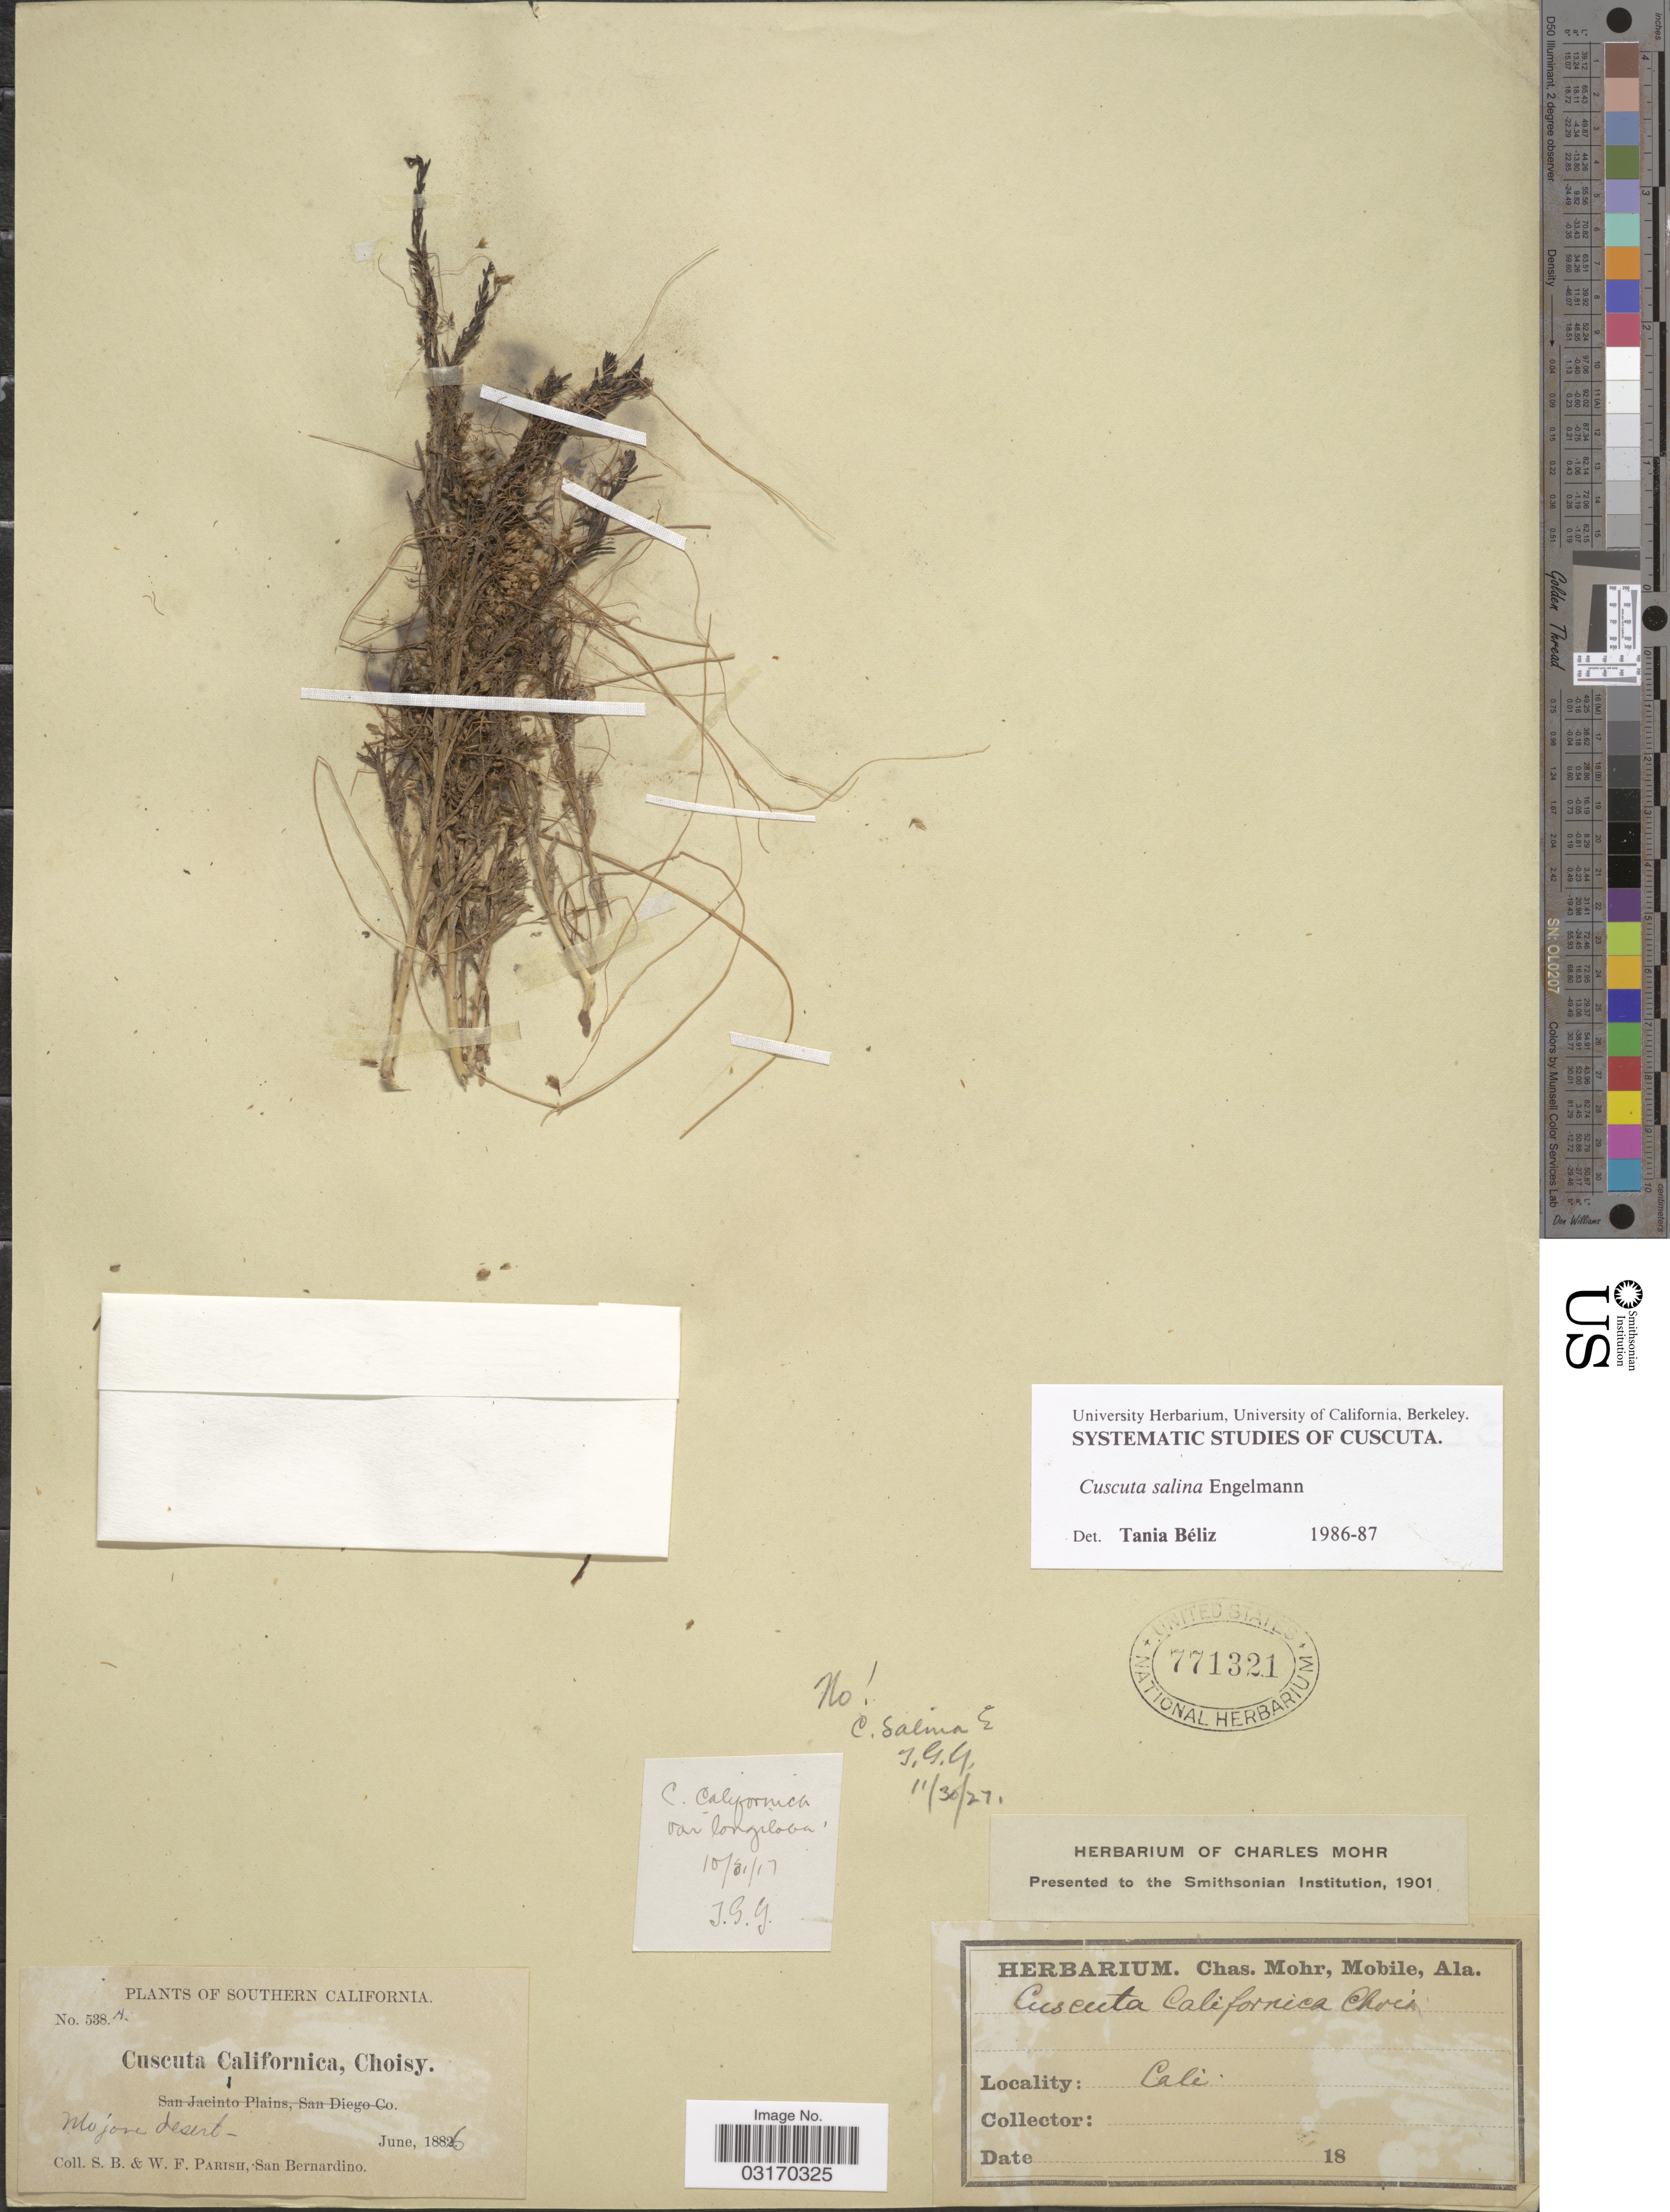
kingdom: Plantae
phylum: Tracheophyta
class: Magnoliopsida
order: Solanales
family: Convolvulaceae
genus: Cuscuta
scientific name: Cuscuta salina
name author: Engelm.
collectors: S. B. Parish & W. F. Parish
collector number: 538A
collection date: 1886-06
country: United States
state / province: California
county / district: San Bernardino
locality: Southern California. Mojave desert.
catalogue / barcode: US 771321